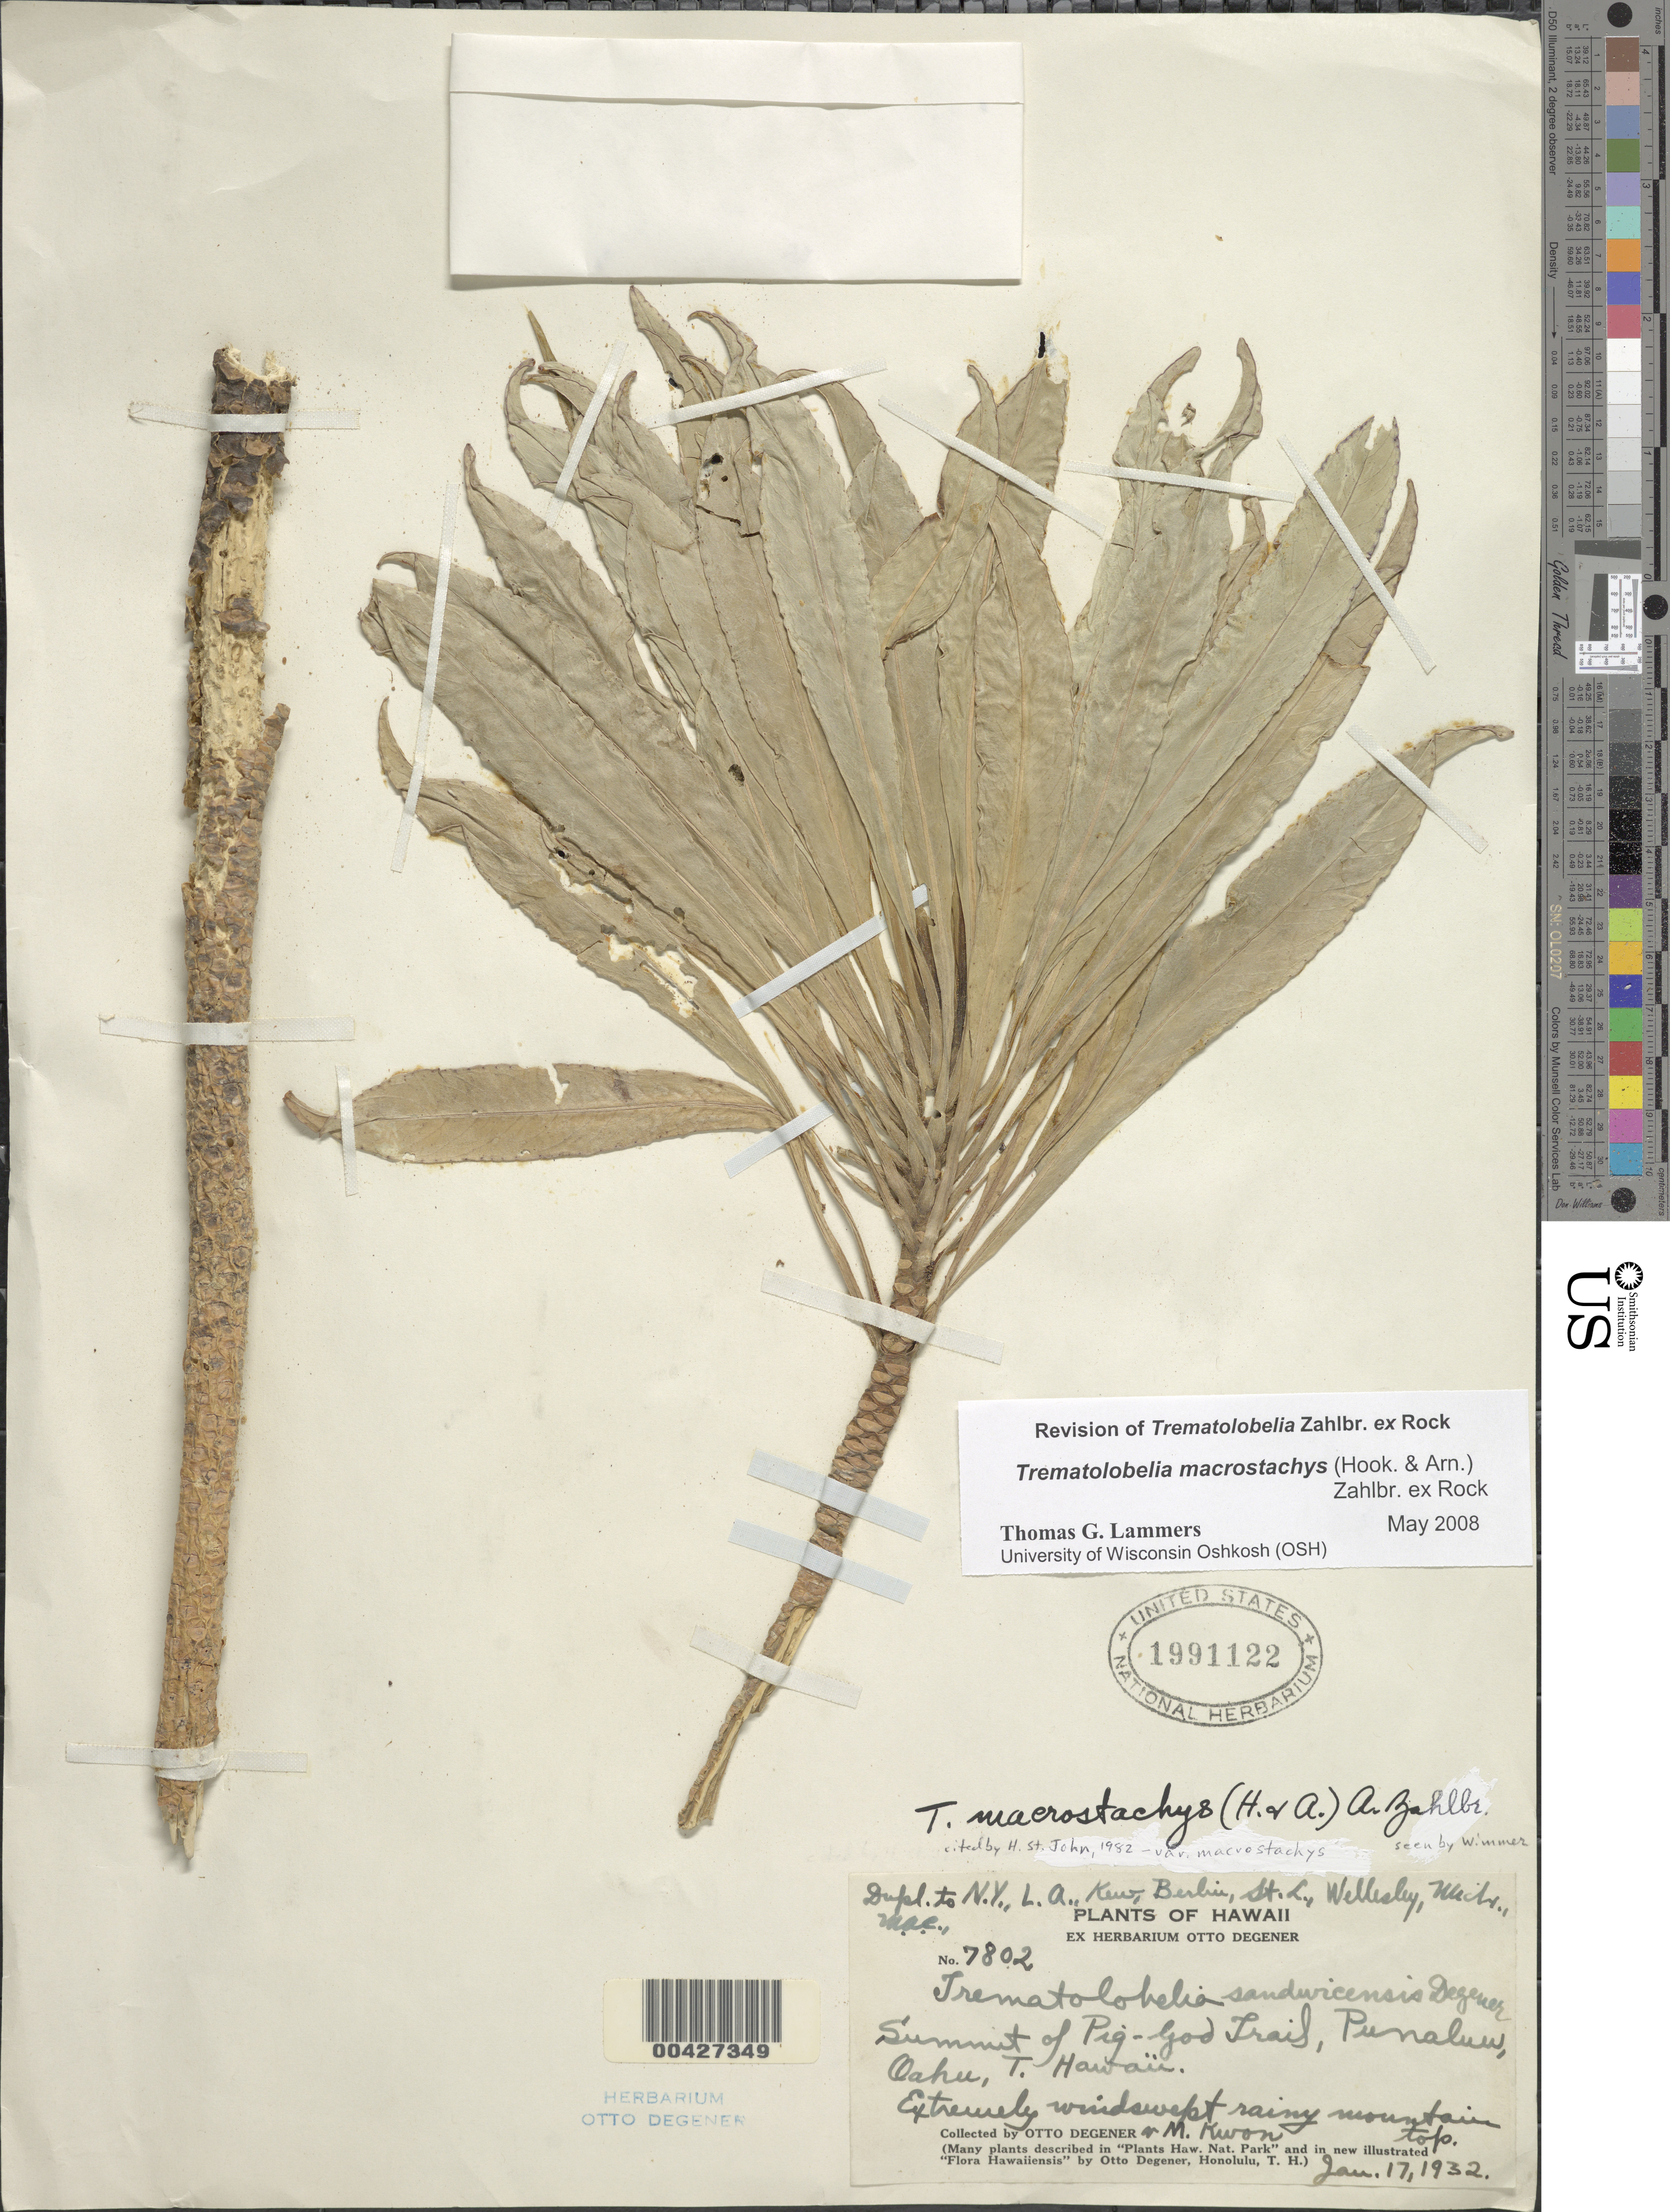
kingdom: Plantae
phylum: Tracheophyta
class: Magnoliopsida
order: Asterales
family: Campanulaceae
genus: Trematolobelia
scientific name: Trematolobelia macrostachys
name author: (Hook. & Arn.) Zahlbr. ex Rock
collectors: O. Degener & M. Kwon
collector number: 7802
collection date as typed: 17 Jan 1932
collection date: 1932-01-17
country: United States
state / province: Hawaii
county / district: Honolulu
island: Oahu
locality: Summit of Pig-God Trail, Punaluu.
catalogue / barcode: US 1991122